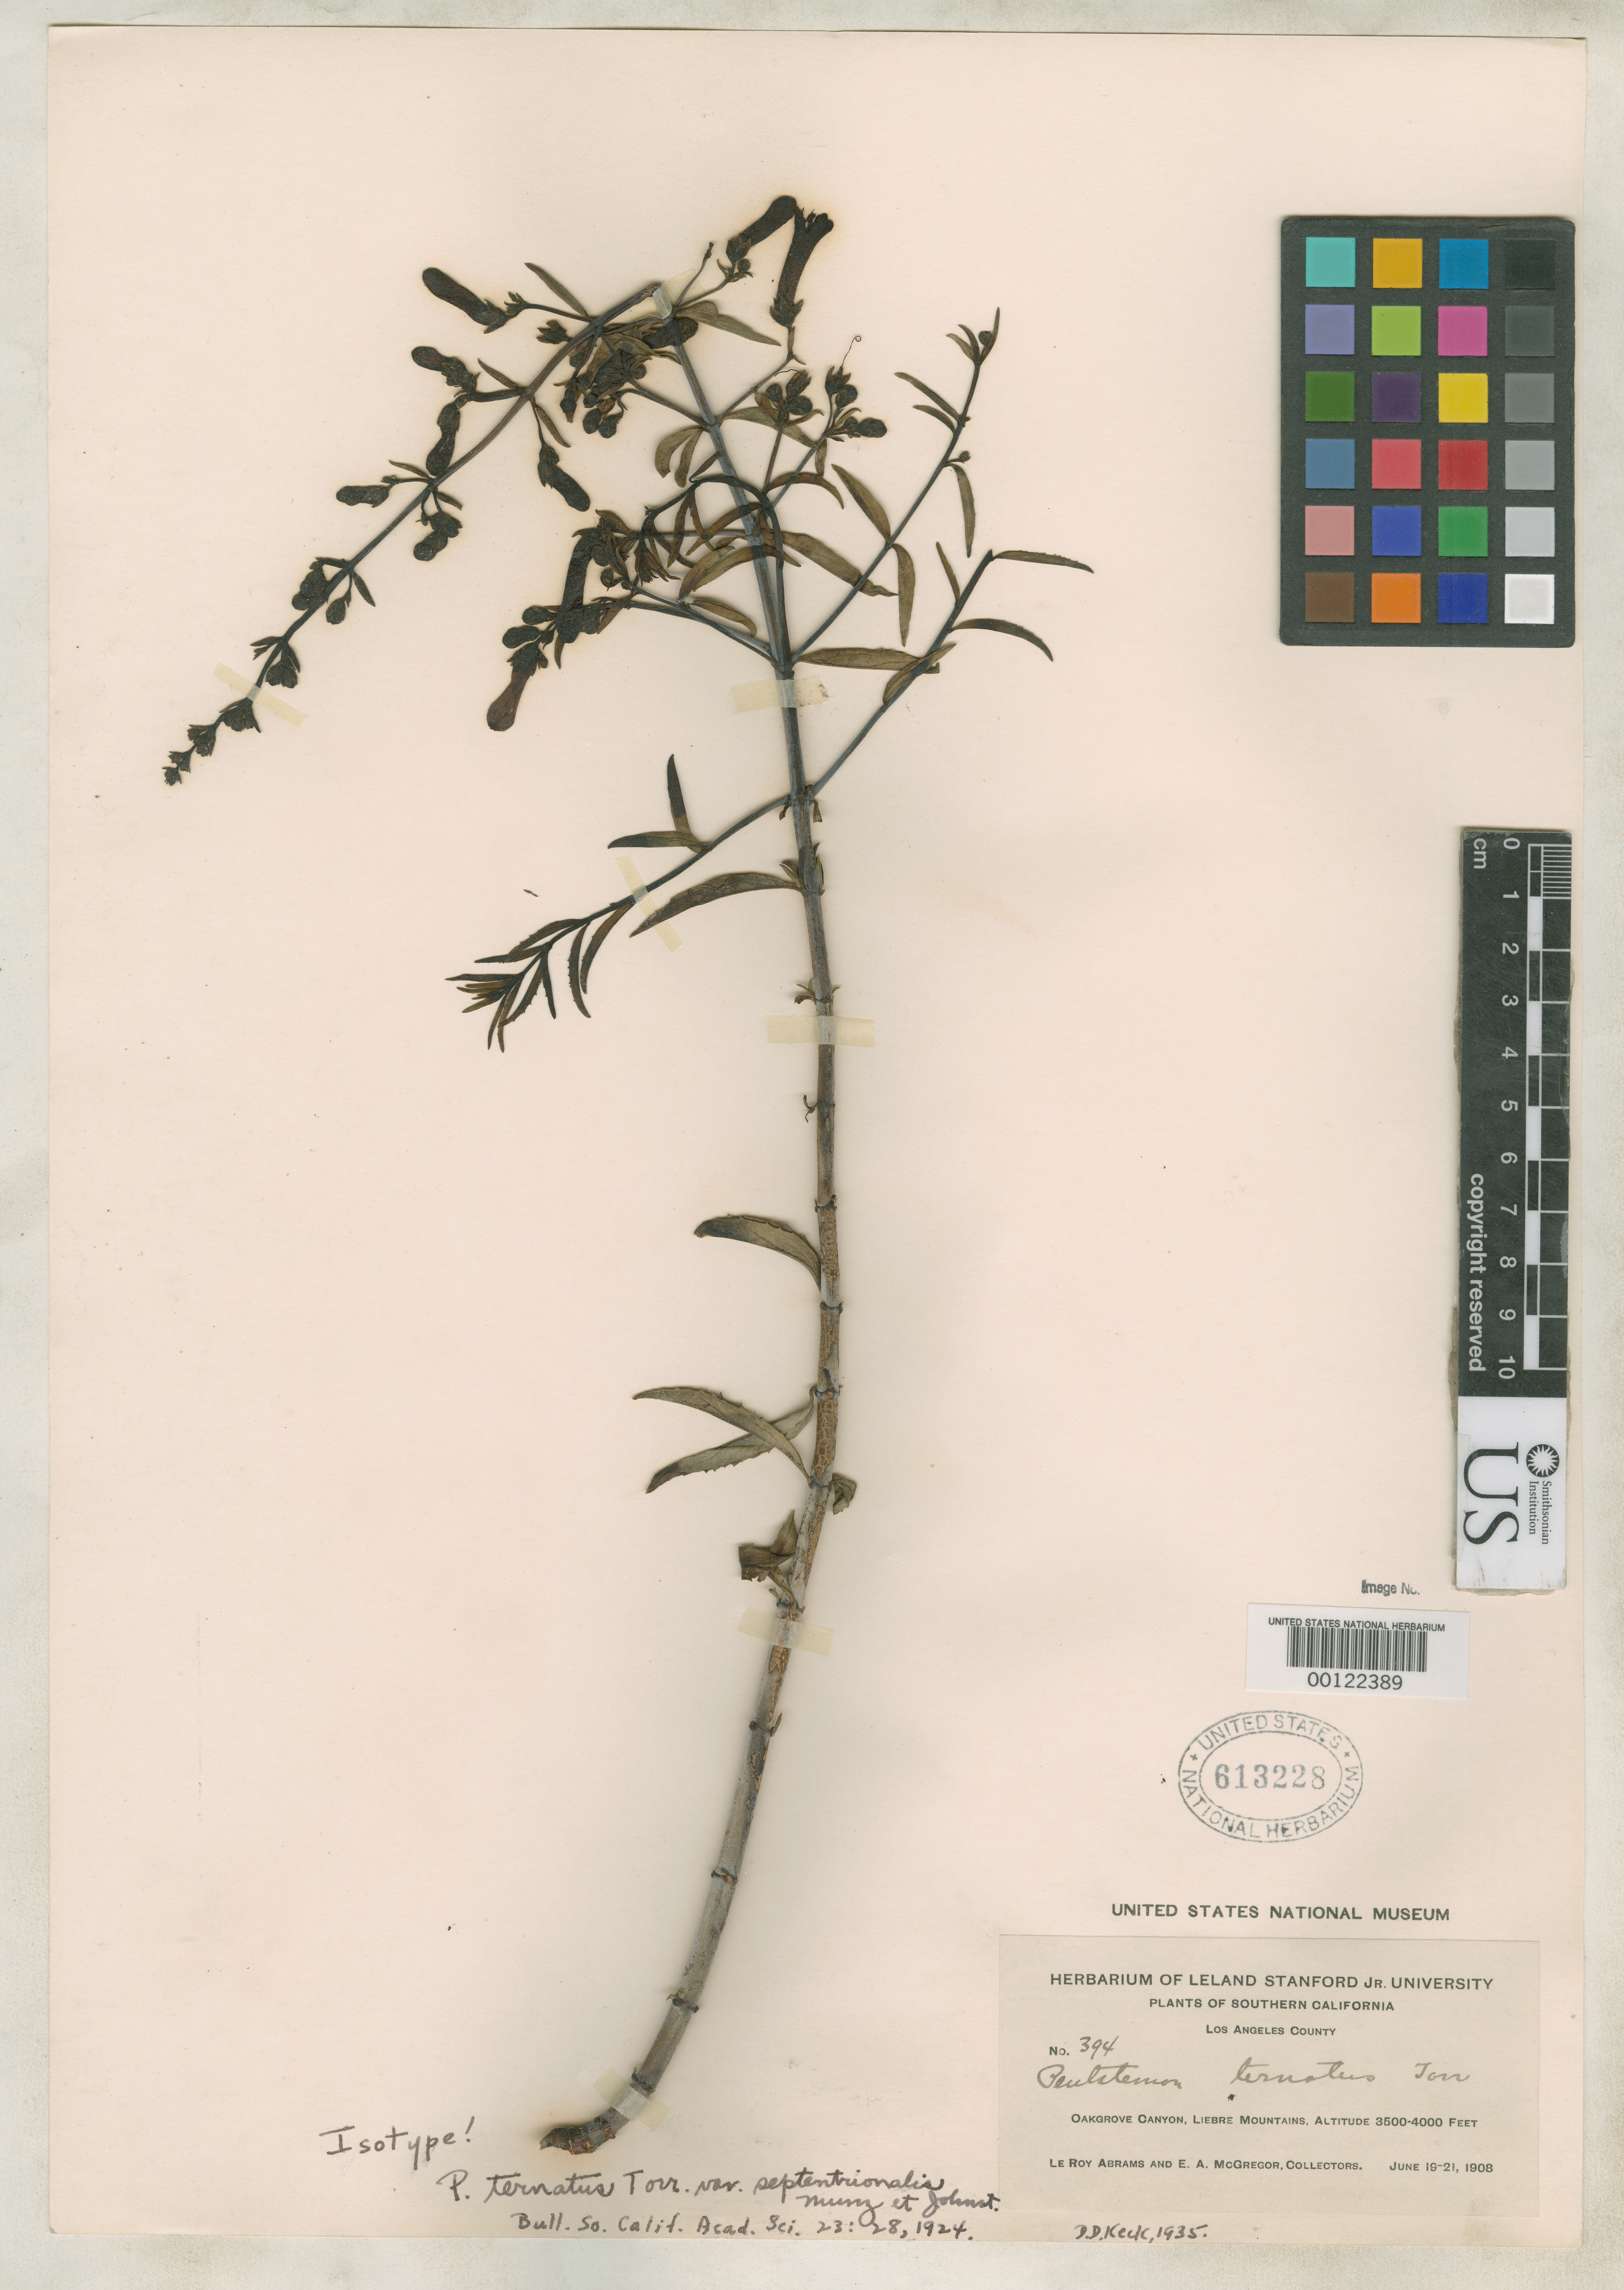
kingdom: Plantae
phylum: Tracheophyta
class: Magnoliopsida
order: Lamiales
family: Plantaginaceae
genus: Penstemon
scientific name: Penstemon ternatus var. septentrionalis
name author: Munz & I.M. Johnst.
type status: Isotype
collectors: L. Abrams & E. A. McGregor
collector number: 394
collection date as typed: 19 Jun 1908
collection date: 1908-06-19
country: United States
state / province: California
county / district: Los Angeles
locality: Oak Grove Canyon.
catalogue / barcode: US 613228